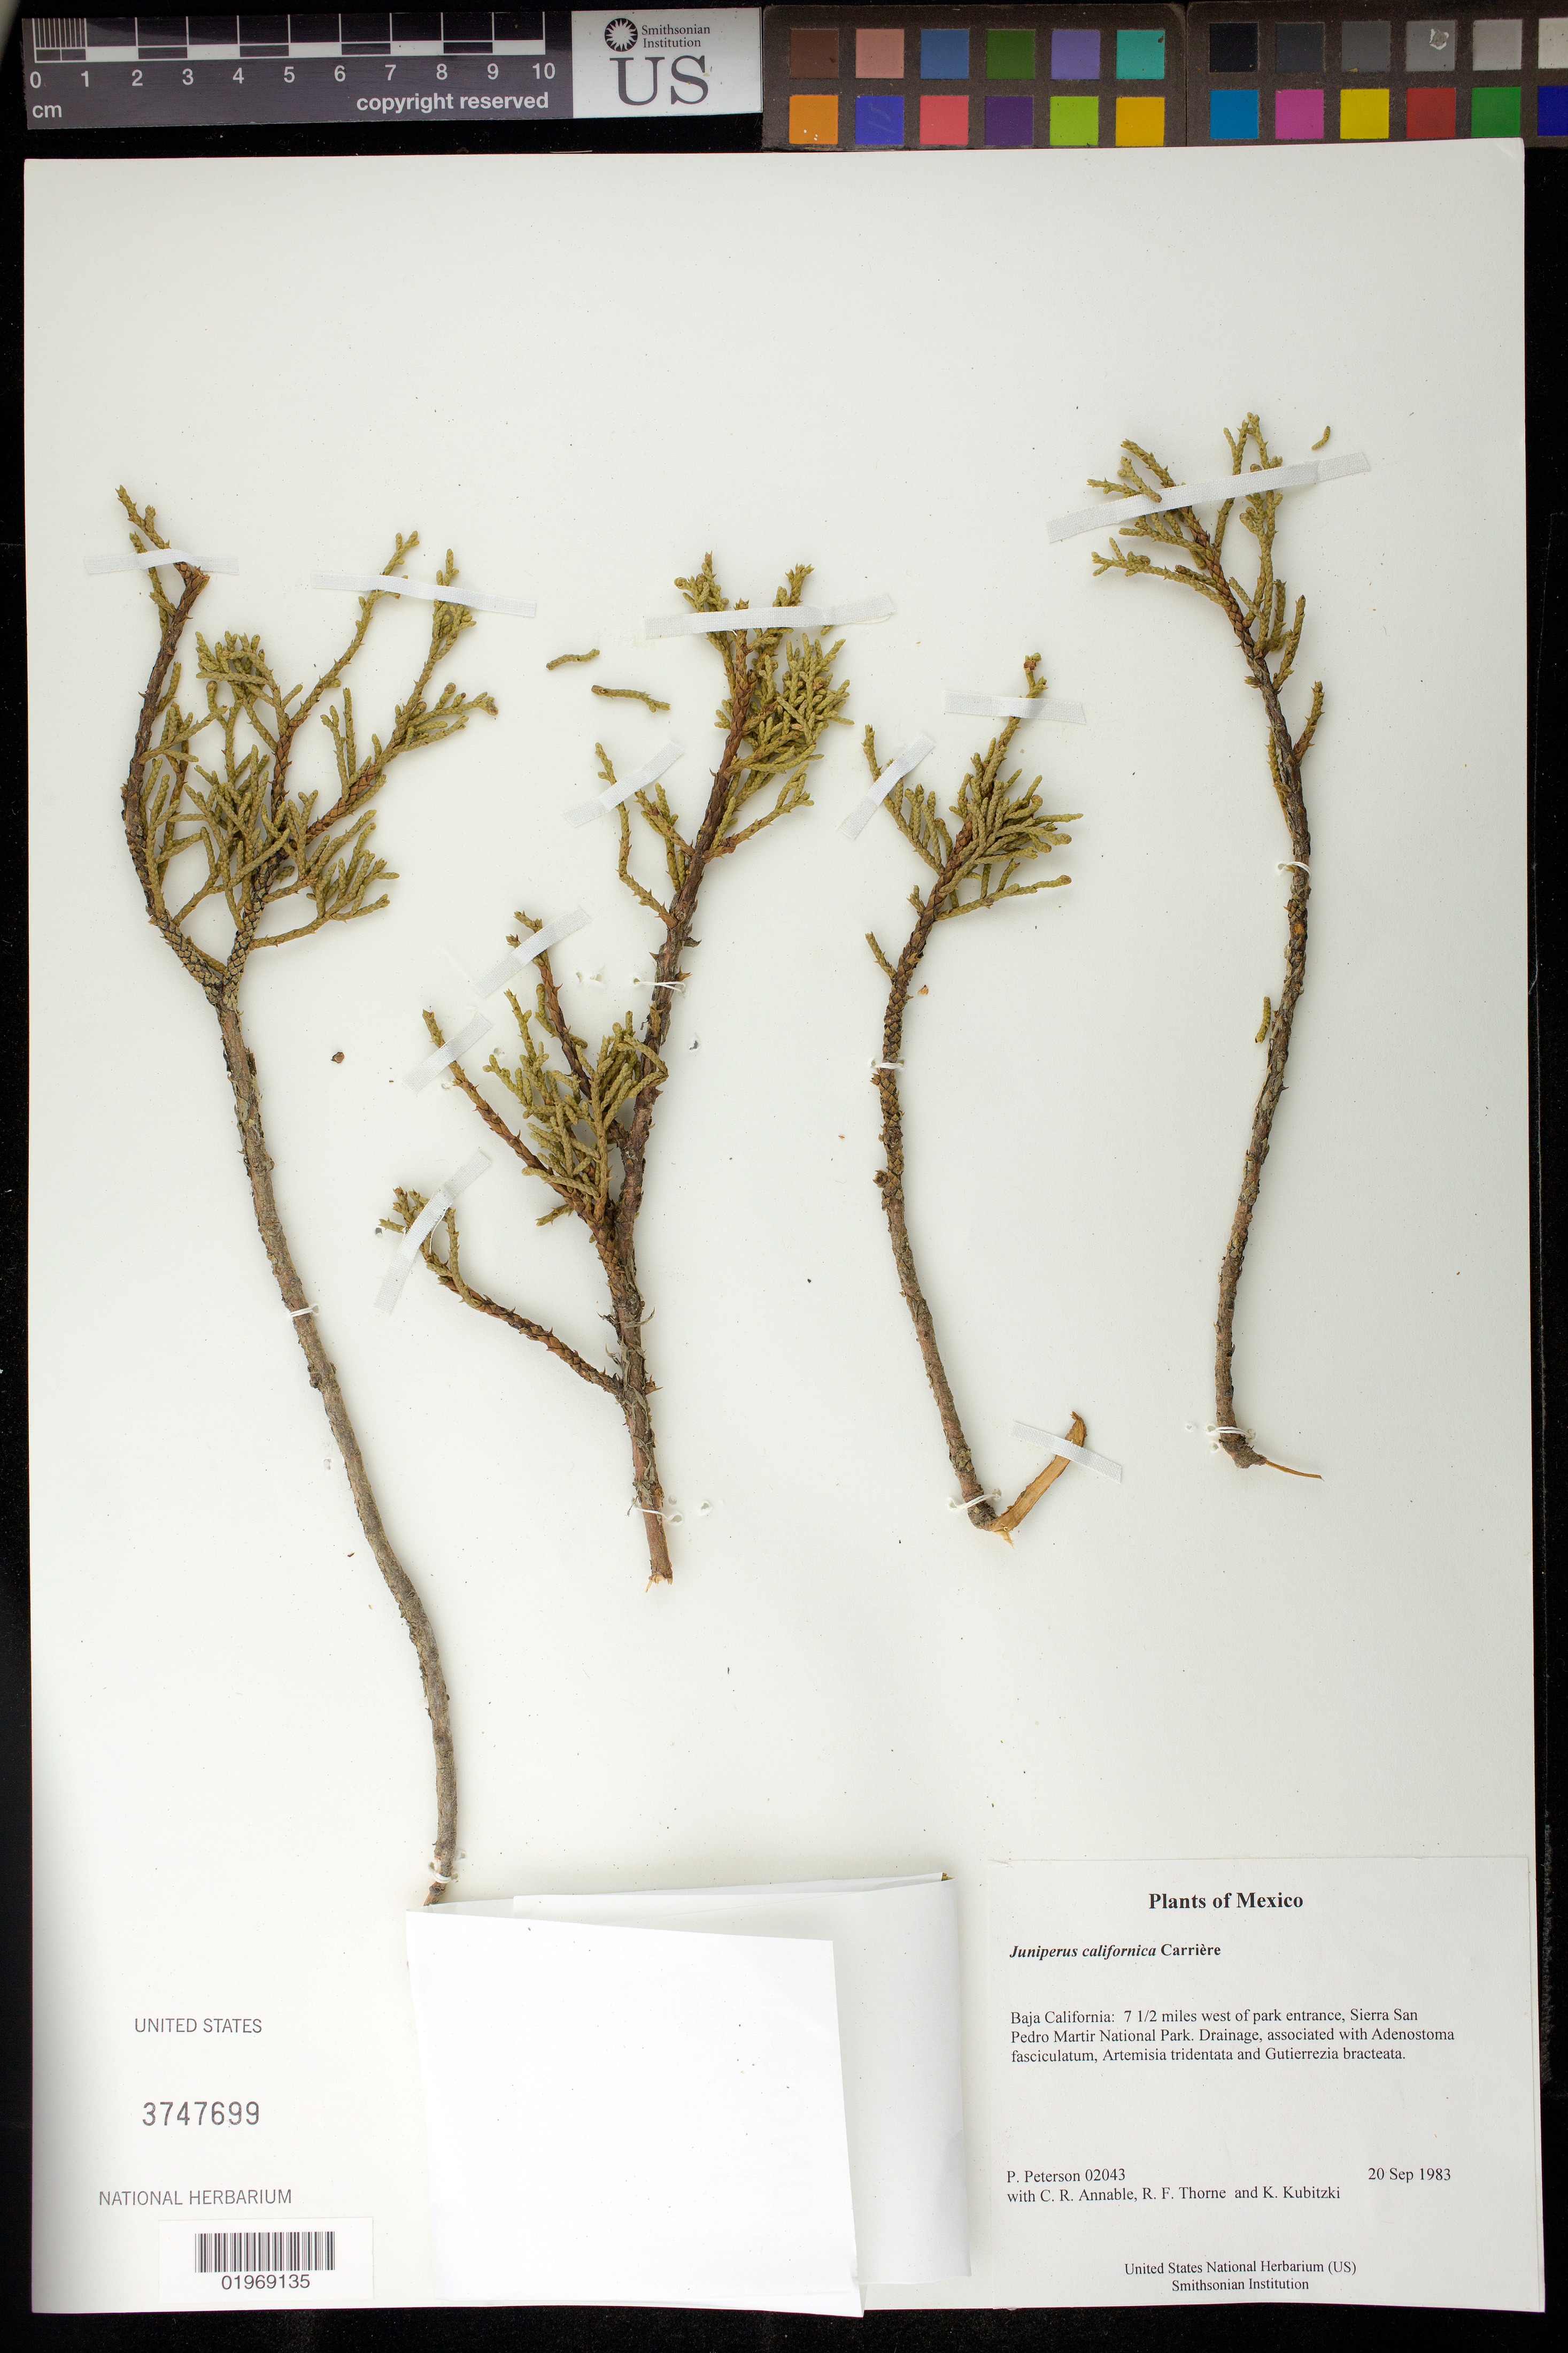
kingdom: Plantae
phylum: Tracheophyta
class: Pinopsida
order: Pinales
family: Cupressaceae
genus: Juniperus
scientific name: Juniperus californica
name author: Carrière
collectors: P. M. Peterson, C. R. Annable, R. F. Thorne & K. Kubitzki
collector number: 02043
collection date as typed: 20 Sep 1983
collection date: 1983-09-20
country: Mexico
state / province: Baja California Norte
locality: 7 1/2 miles west of park entrance, Sierra San Pedro Martir National Park.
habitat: Drainage, associated with Adenostoma fasciculatum, Artemisia tridentata and Gutierrezia bracteata.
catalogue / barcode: US 3747699